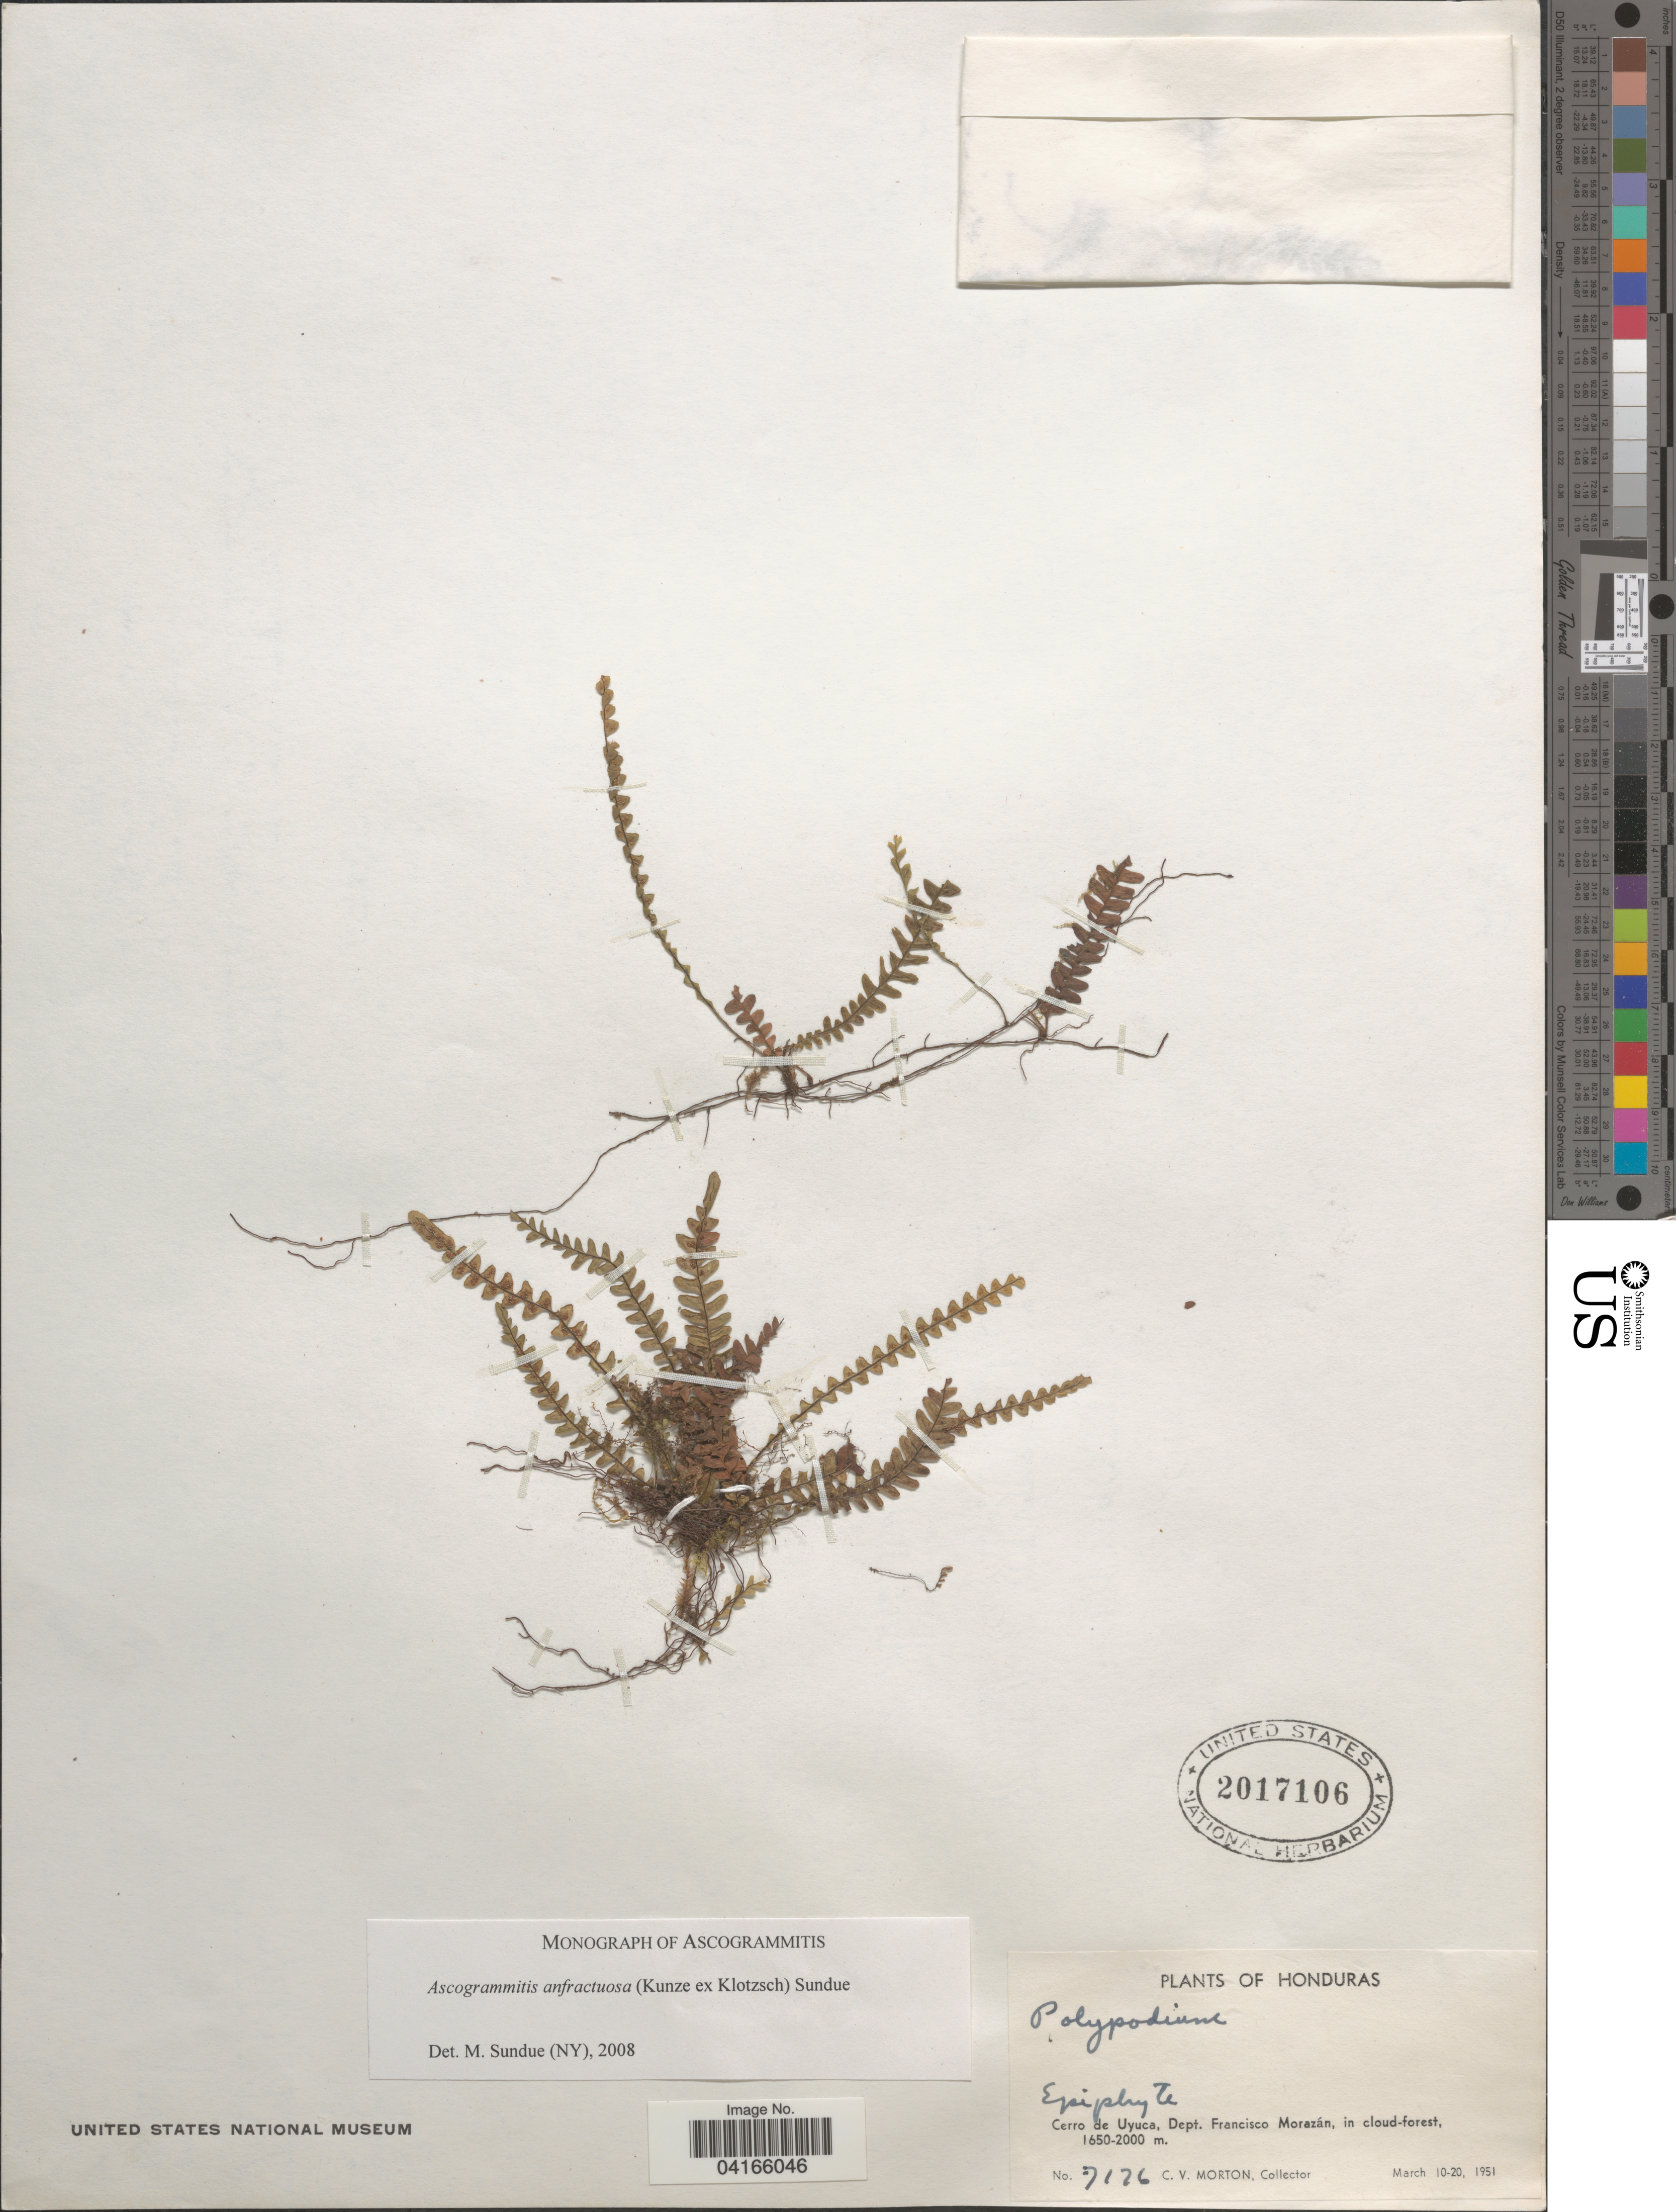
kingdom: Plantae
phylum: Tracheophyta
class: Polypodiopsida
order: Polypodiales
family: Polypodiaceae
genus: Ascogrammitis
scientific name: Ascogrammitis anfractuosa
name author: (Kunze ex Klotzsch) Sundue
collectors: C. V. Morton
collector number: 7176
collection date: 1951-03-10/1951-03-20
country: Honduras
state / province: Fco. Morazán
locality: Cerro de Uyuca, Dept. Francisco Morazán.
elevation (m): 1650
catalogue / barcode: US 2017106